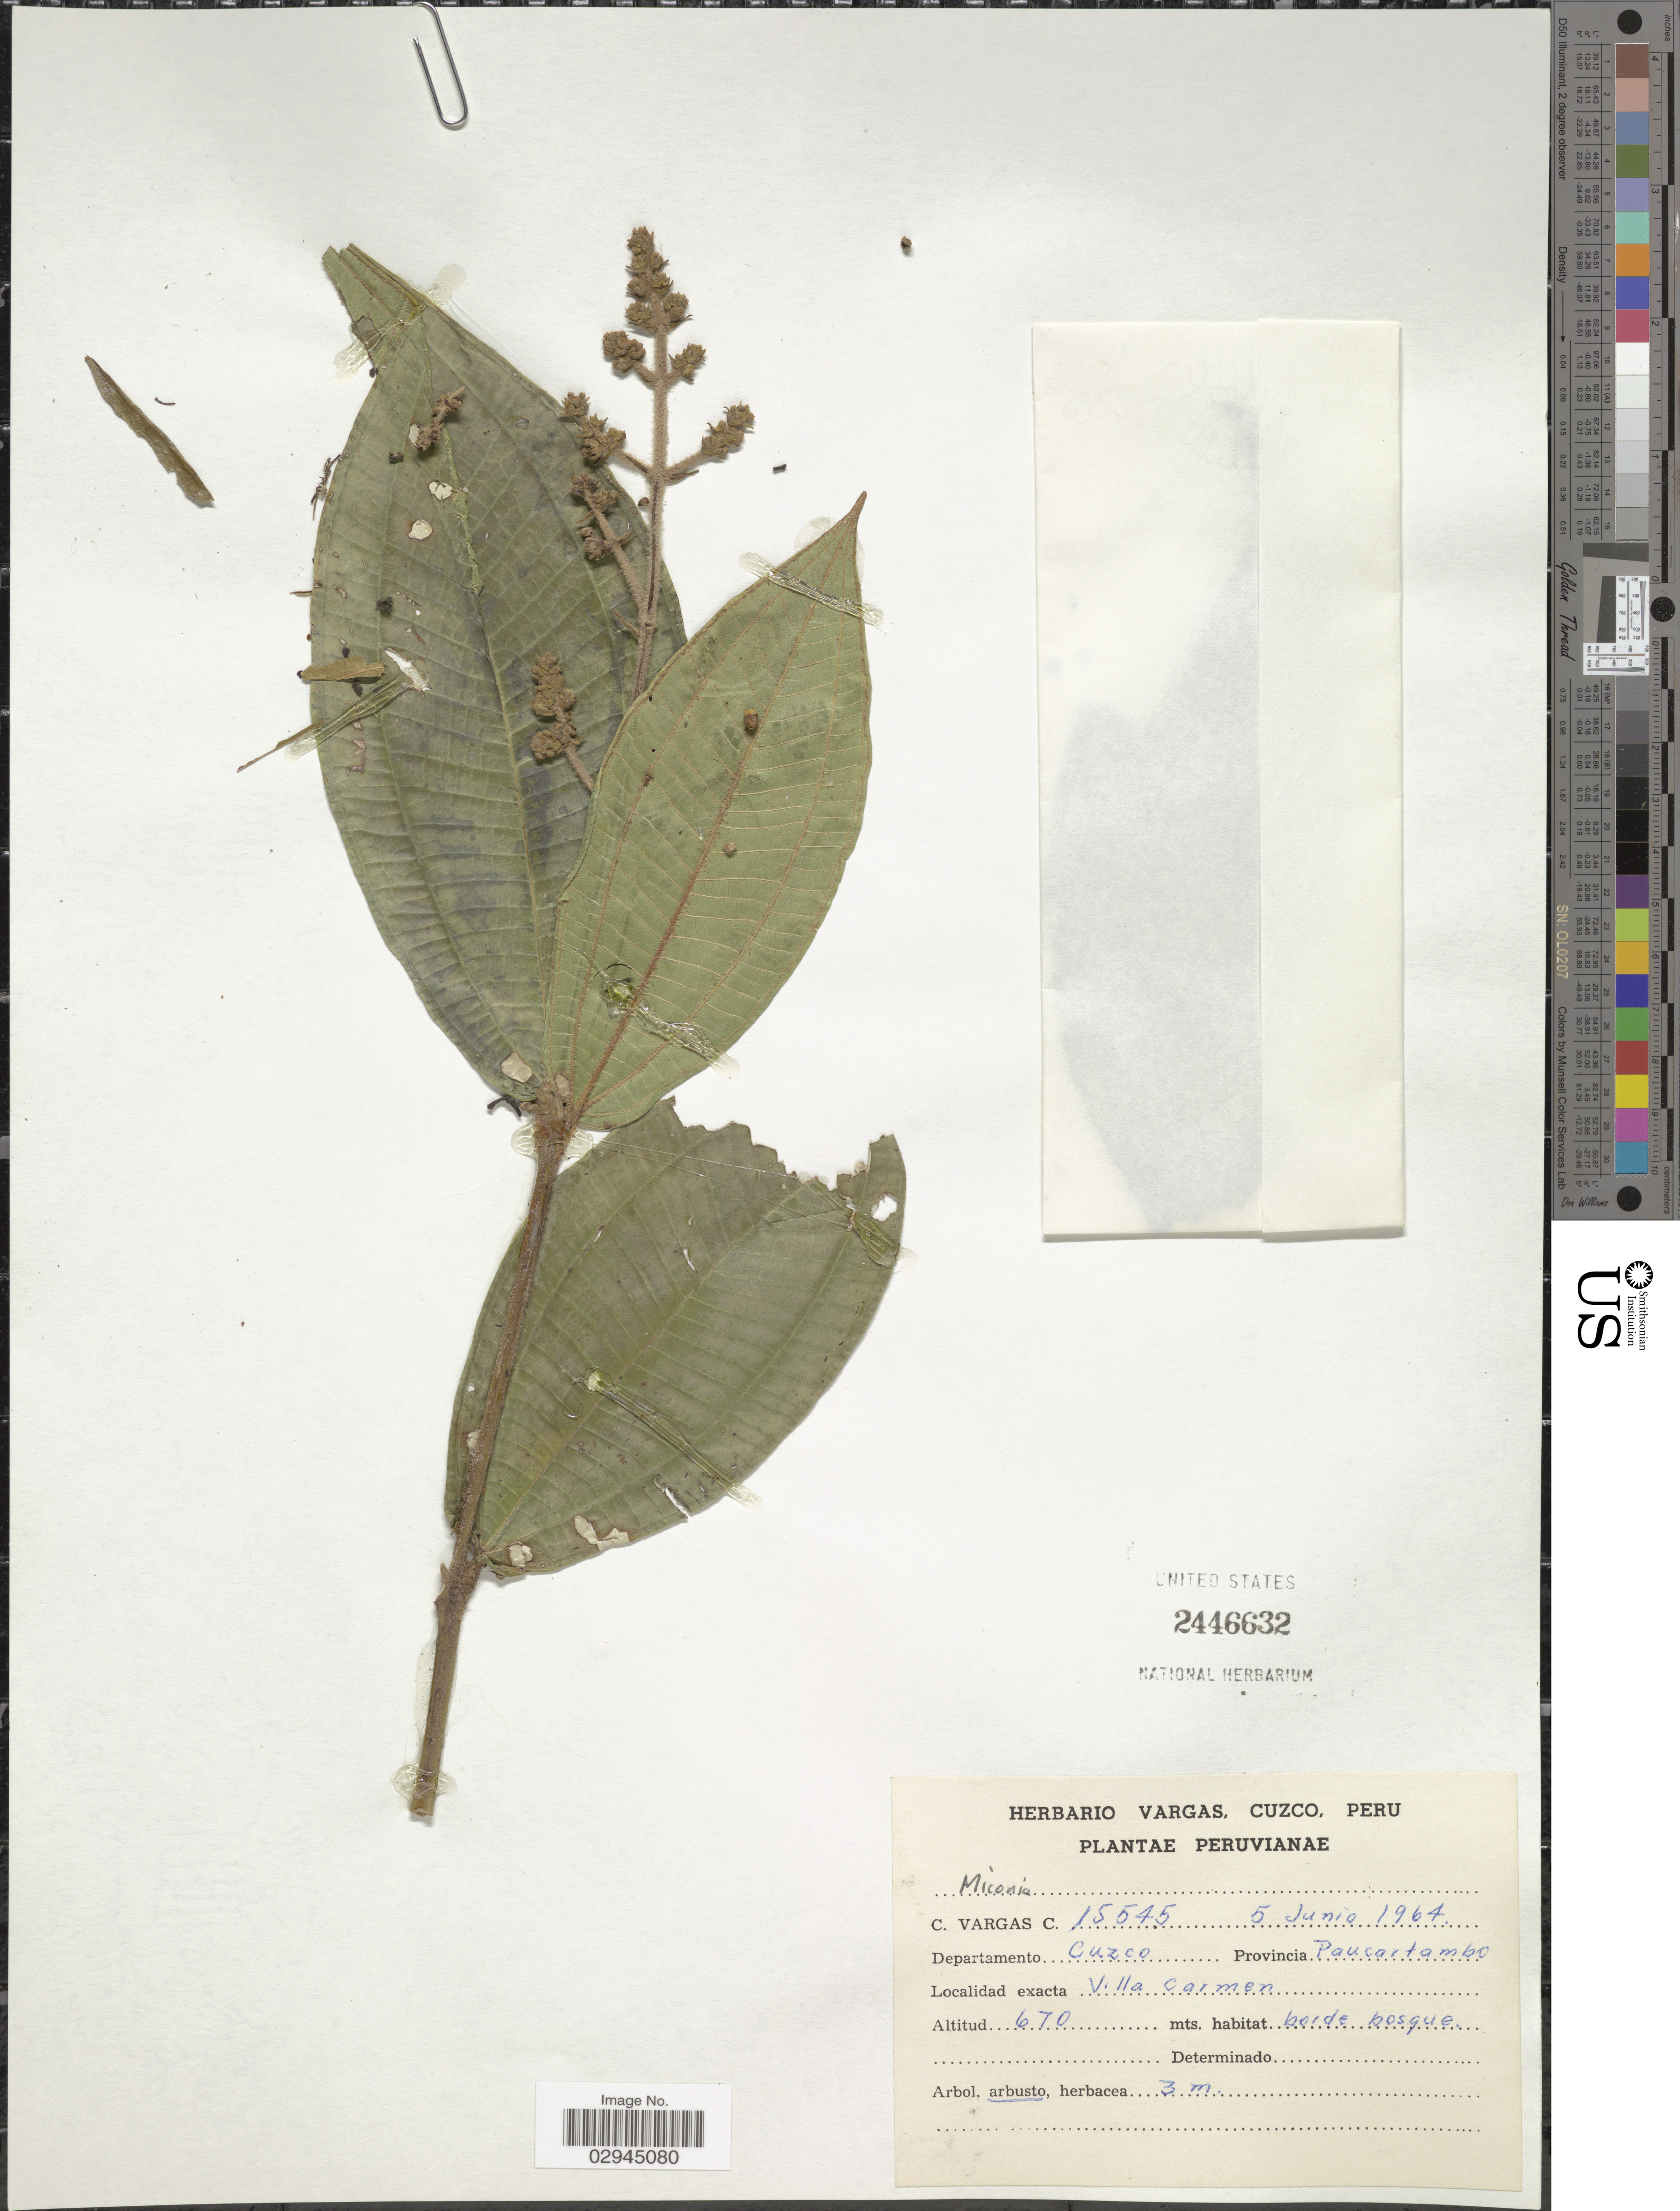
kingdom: Plantae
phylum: Tracheophyta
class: Magnoliopsida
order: Myrtales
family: Melastomataceae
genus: Miconia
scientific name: Miconia sp.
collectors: C. Vargas Calderón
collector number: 15545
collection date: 1964-06-05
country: Peru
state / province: Cusco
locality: Departamento Cuzco. Provincia Paucartambo. Hda. Villa Carmen.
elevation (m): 670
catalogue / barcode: US 2446632